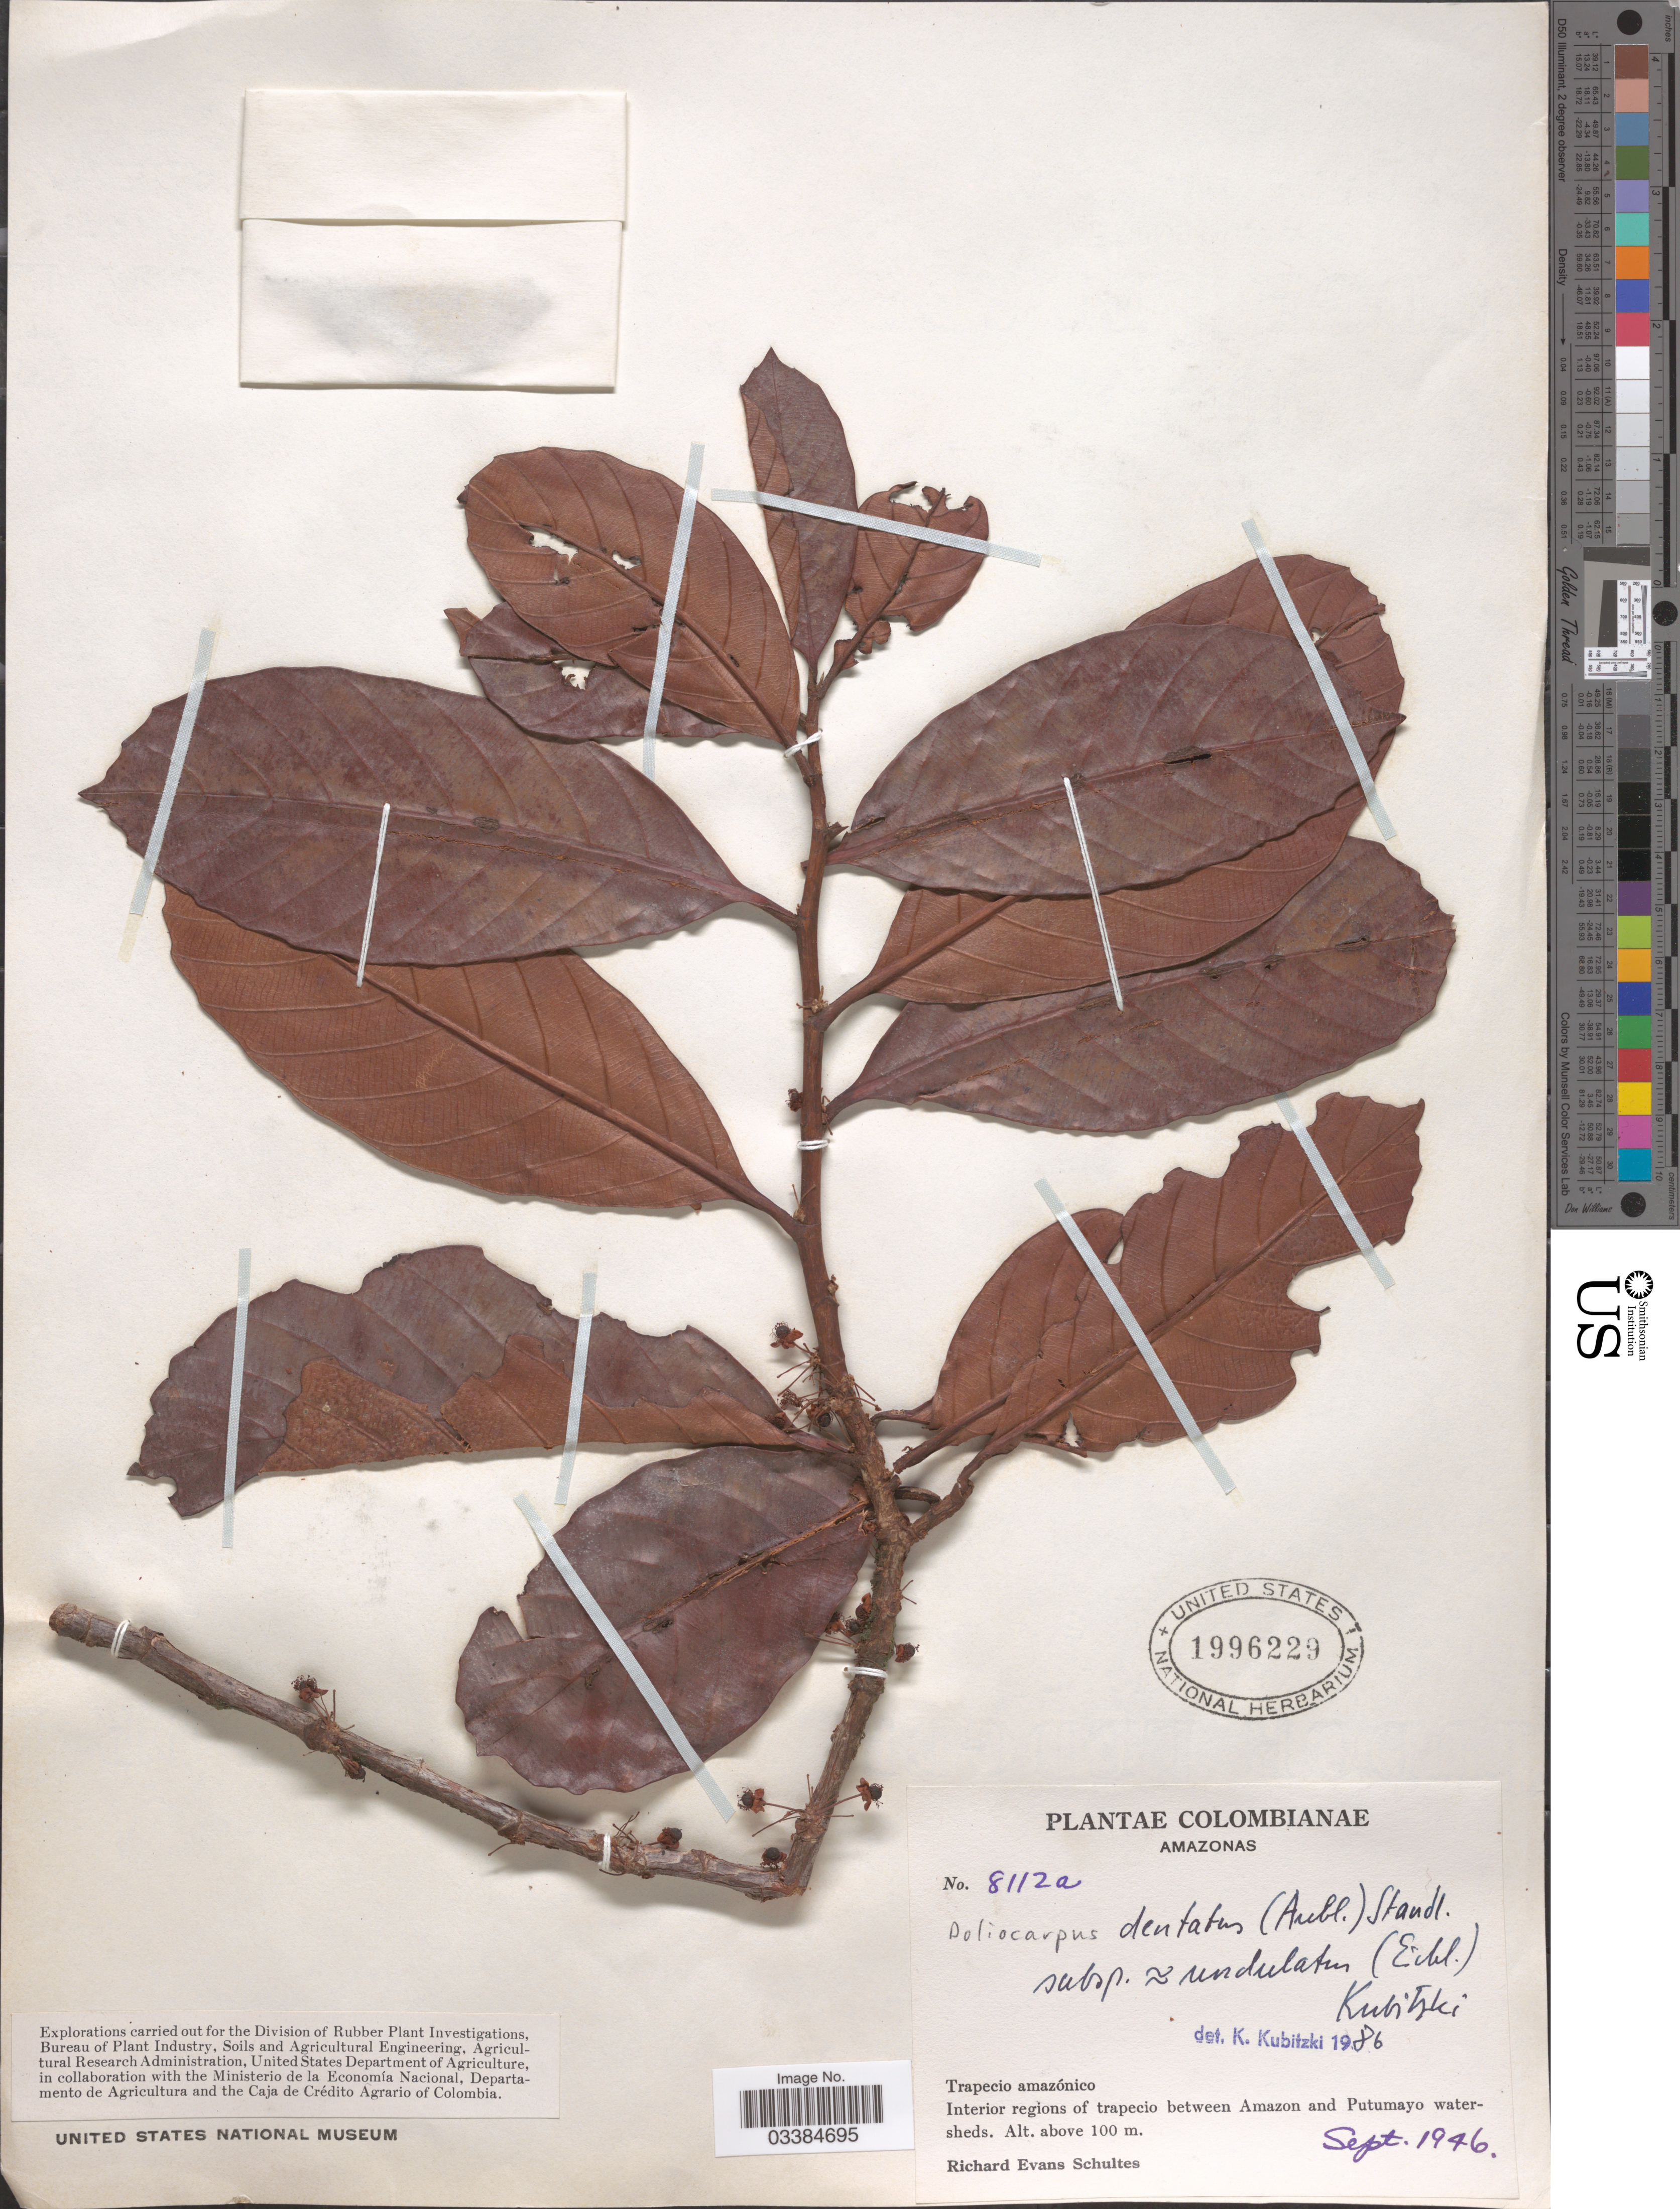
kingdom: Plantae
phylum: Tracheophyta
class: Magnoliopsida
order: Dilleniales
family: Dilleniaceae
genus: Doliocarpus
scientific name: Doliocarpus dentatus subsp. undulatus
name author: (Eichler) Kubitzki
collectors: R. E. Schultes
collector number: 8112a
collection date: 1946-09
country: Colombia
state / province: Amazônas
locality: Trapecio amazónico. Interior regions of trapecio between Amazon and Putumayo watersheds.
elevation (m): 100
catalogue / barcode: US 1996229